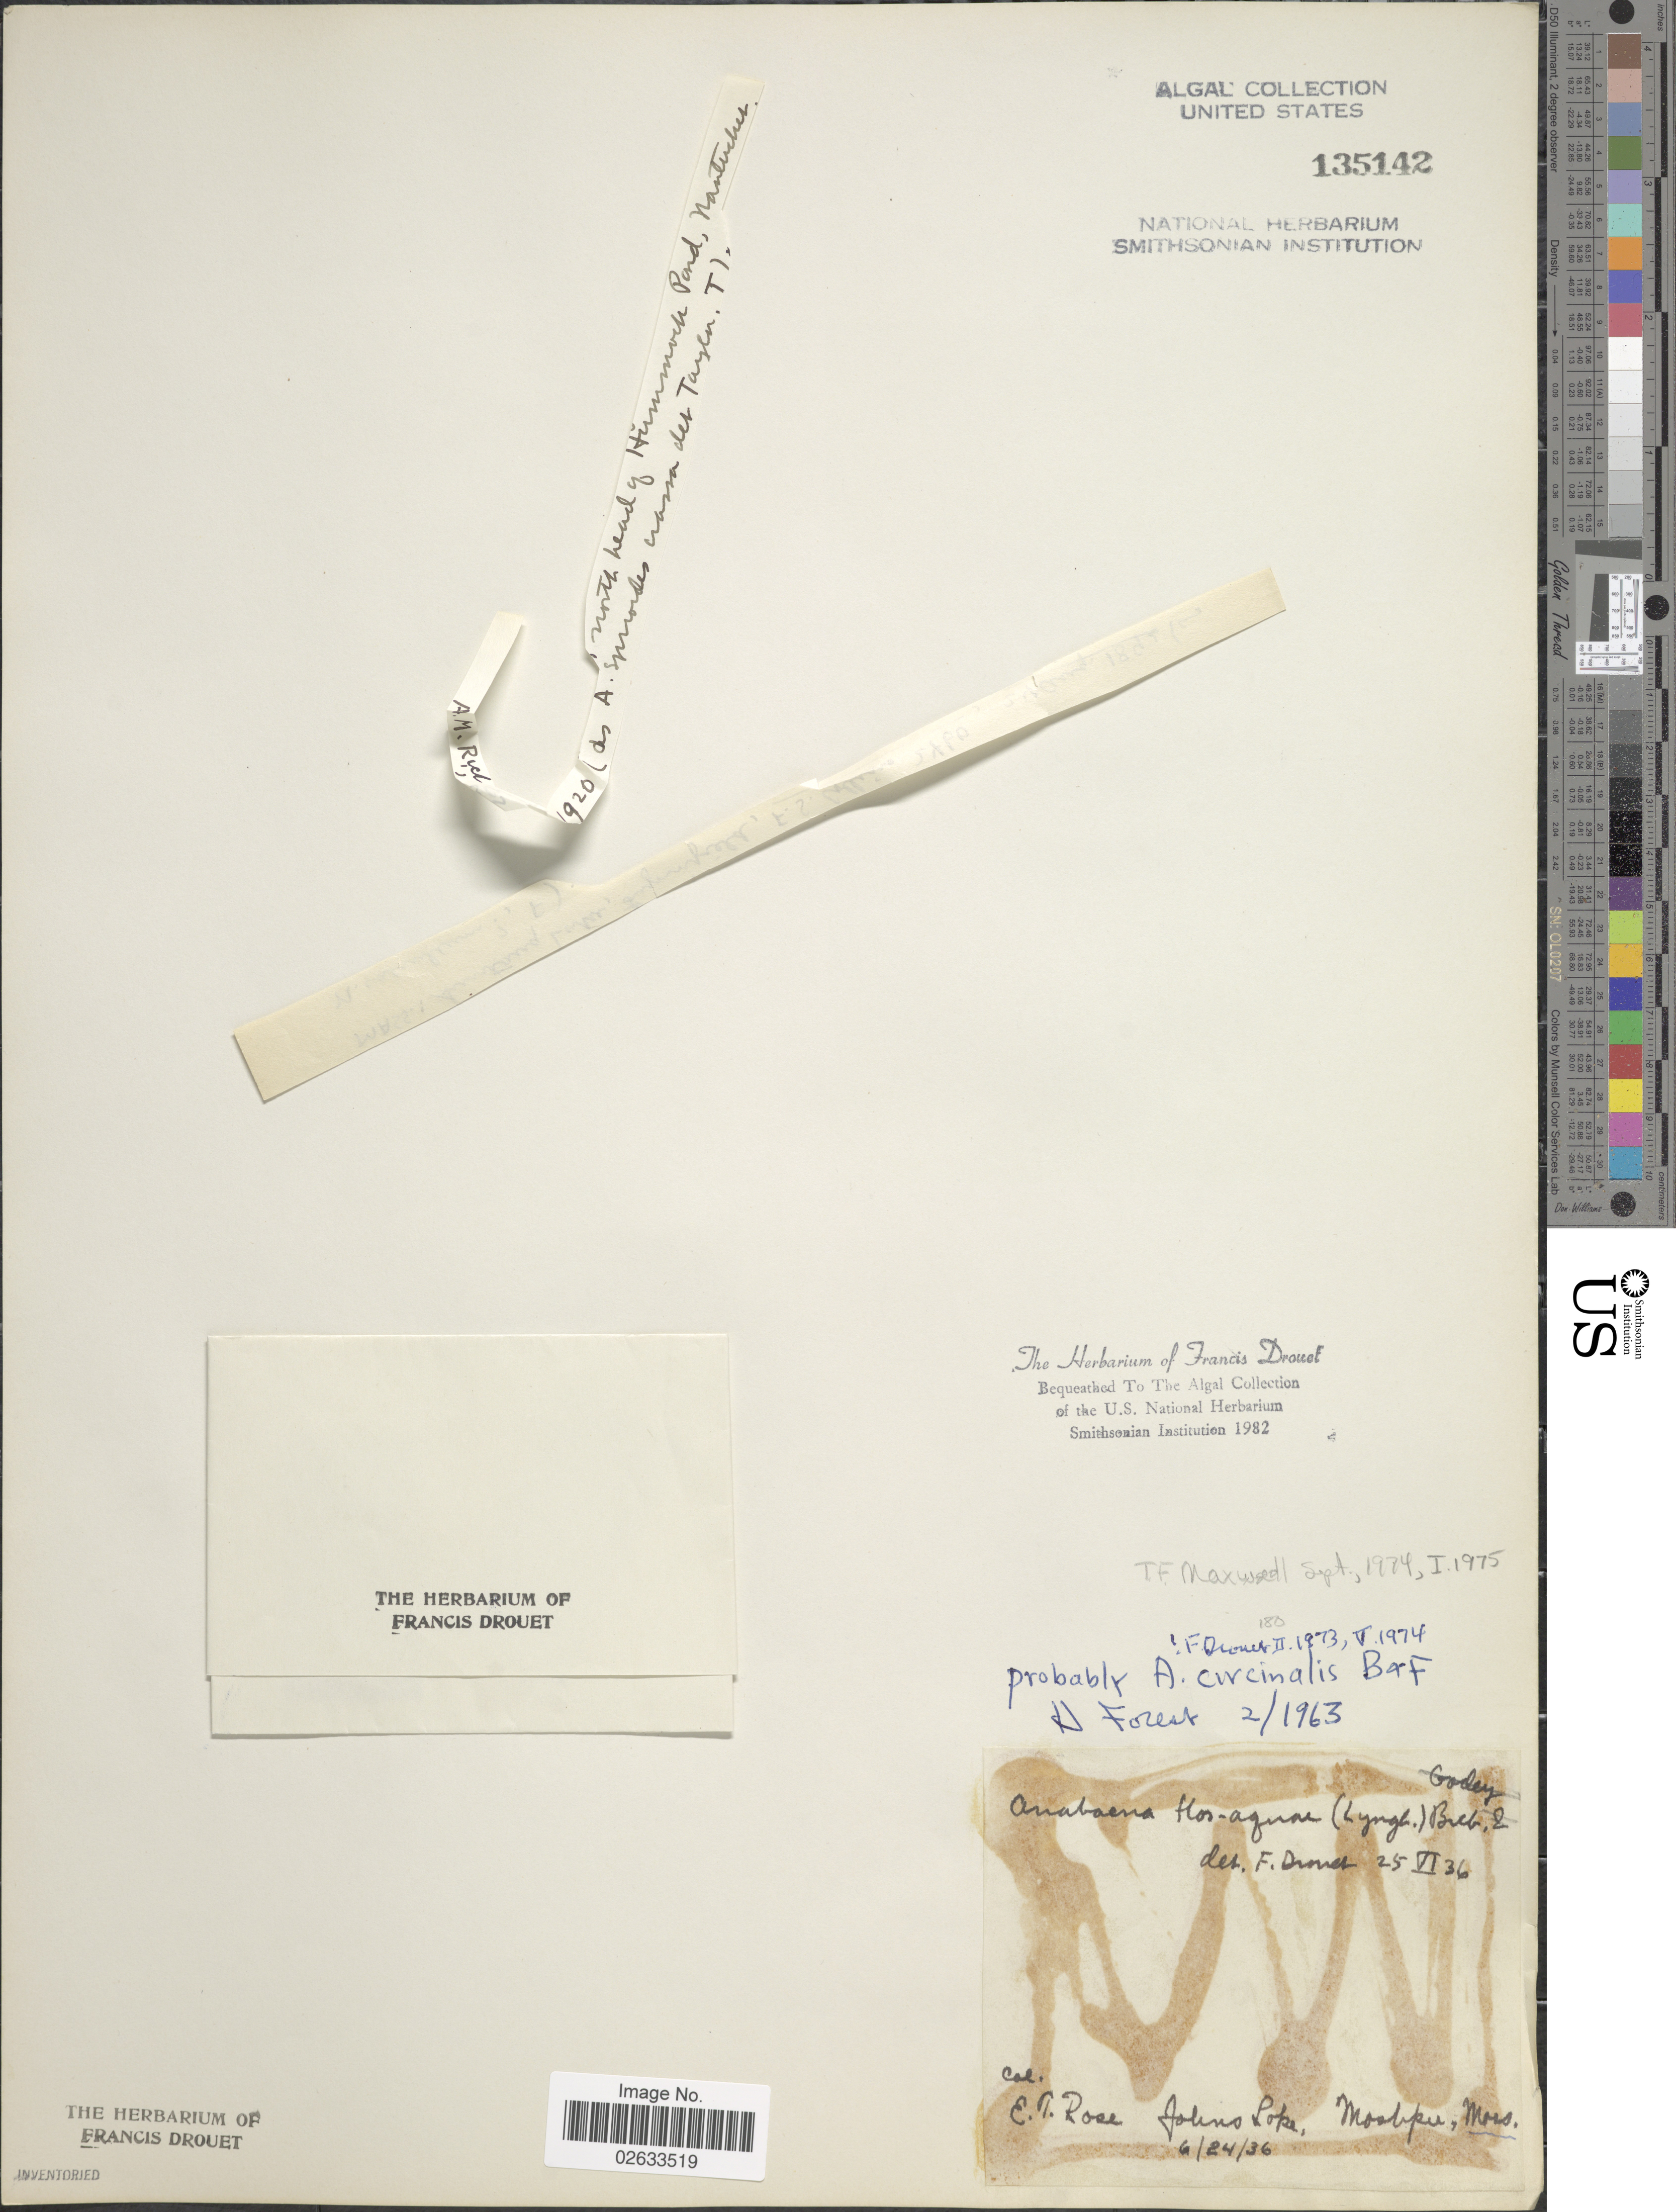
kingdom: Bacteria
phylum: Cyanobacteria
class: Cyanobacteriia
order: Cyanobacteriales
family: Nostocaceae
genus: Nostoc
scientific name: Nostoc commune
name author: Vaucher ex Bornet & Flahault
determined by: Drouet, F. E.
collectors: E. T. Rose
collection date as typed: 24 Jun 1936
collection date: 1936-06-24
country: United States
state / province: Massachusetts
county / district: Barnstable County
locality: Mashpee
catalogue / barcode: US 135142